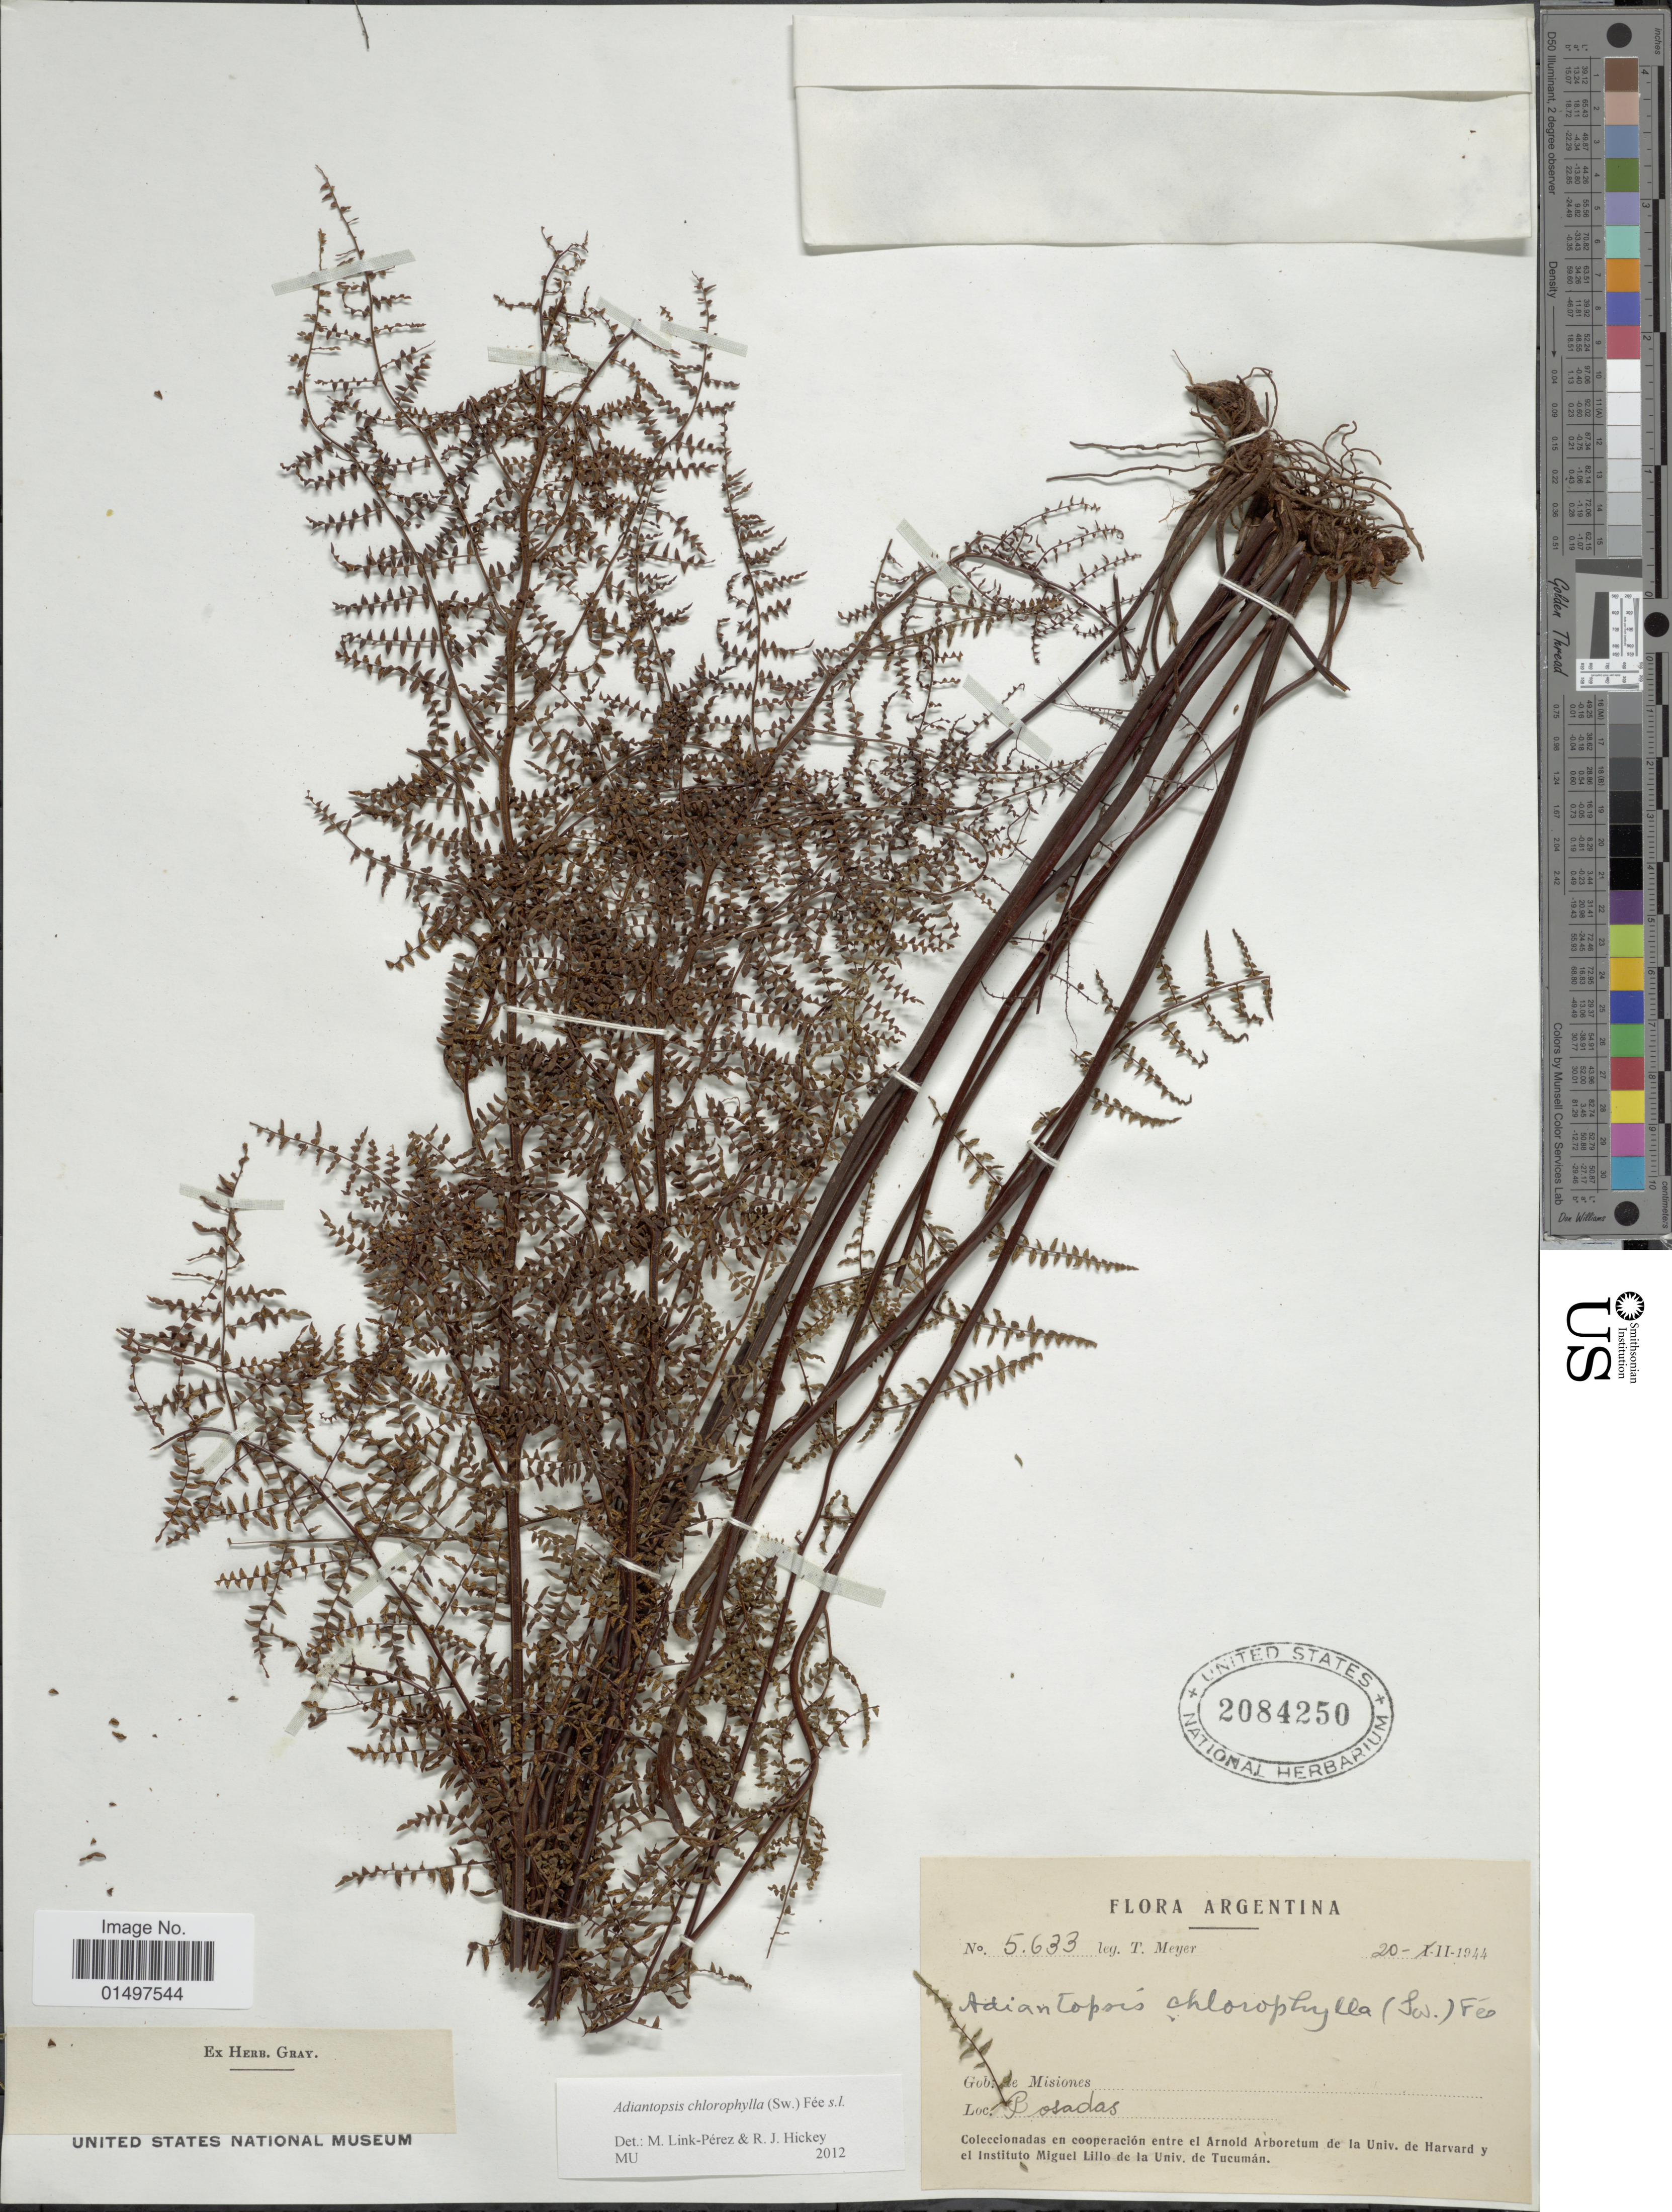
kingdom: Plantae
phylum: Tracheophyta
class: Polypodiopsida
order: Polypodiales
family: Pteridaceae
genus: Adiantopsis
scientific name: Adiantopsis chlorophylla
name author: (Sw.) Fée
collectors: T. Meyer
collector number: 5633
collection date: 1944-02-20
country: Argentina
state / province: Misiones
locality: Goba de Misiones. Posadas.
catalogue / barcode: US 2084250